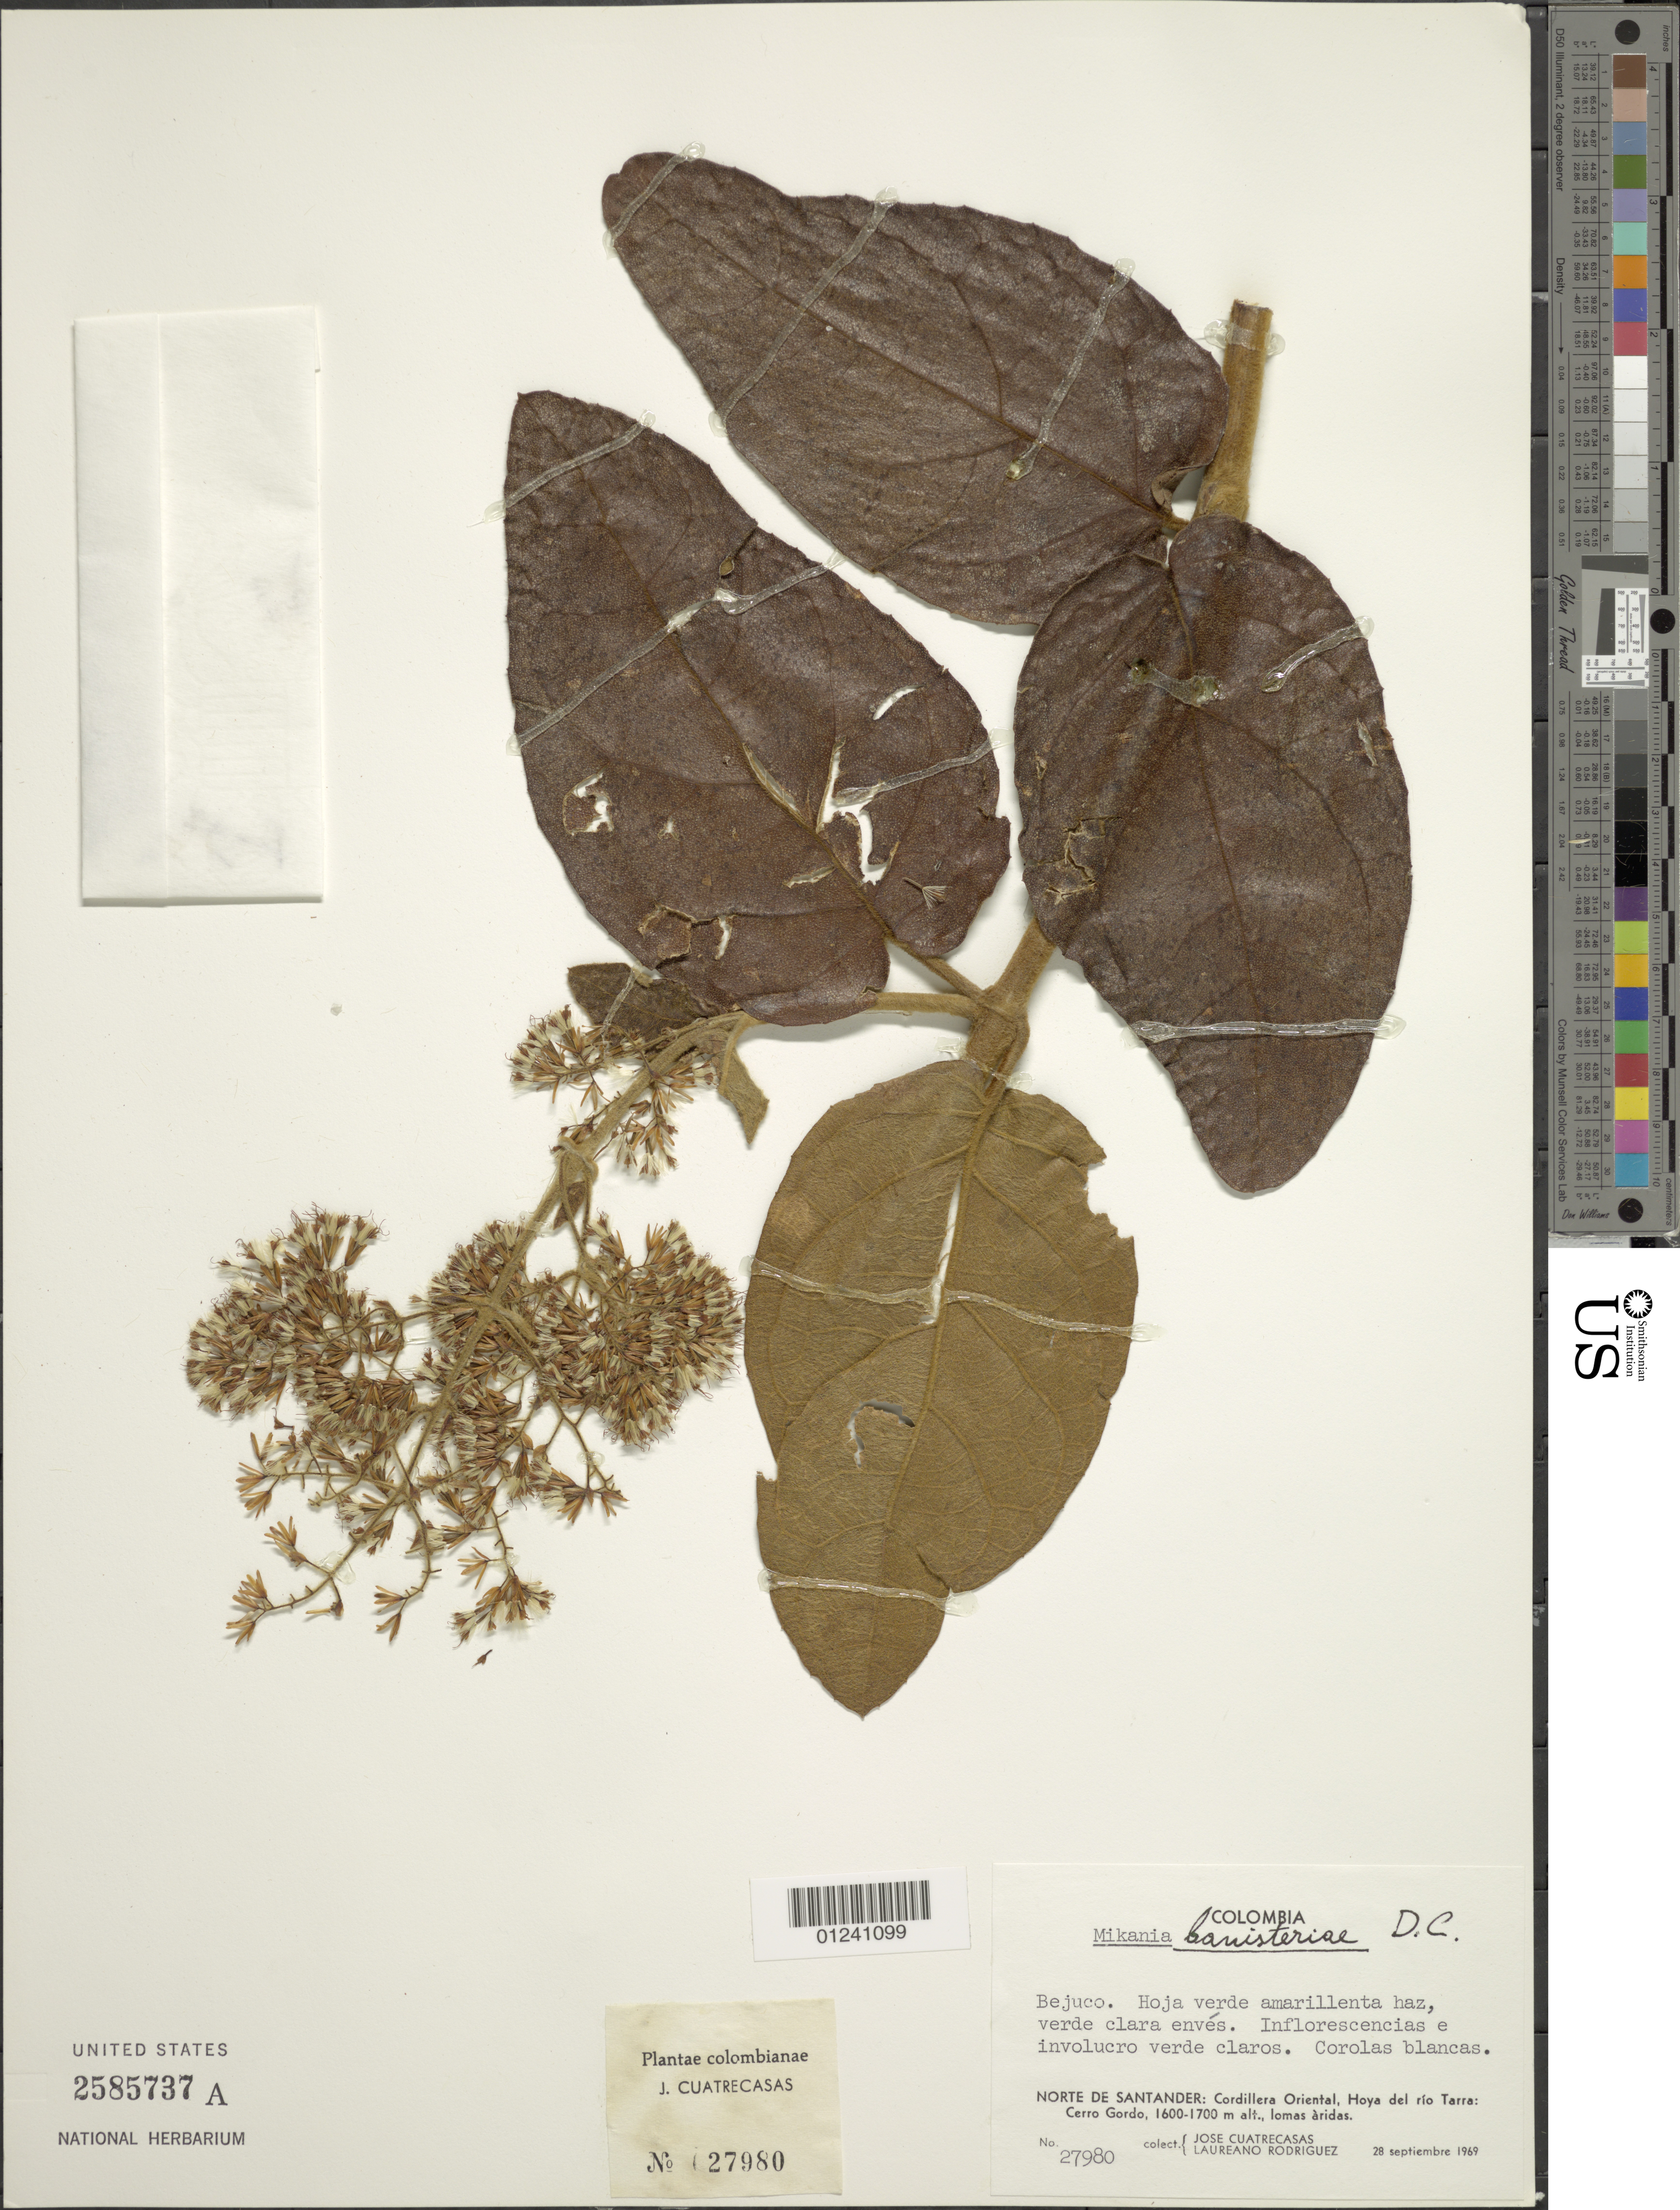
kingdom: Plantae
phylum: Tracheophyta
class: Magnoliopsida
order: Asterales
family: Asteraceae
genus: Mikania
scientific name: Mikania banisteriae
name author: DC.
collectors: J. Cuatrecasas & L. Rodriguez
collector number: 27980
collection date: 1969-09-28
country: Colombia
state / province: Norte de Santander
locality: Cordillera Oriental, Hoya del rio Tarra: Cerro Gordo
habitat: Lomas aridas.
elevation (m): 1600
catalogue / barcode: US 2585737A